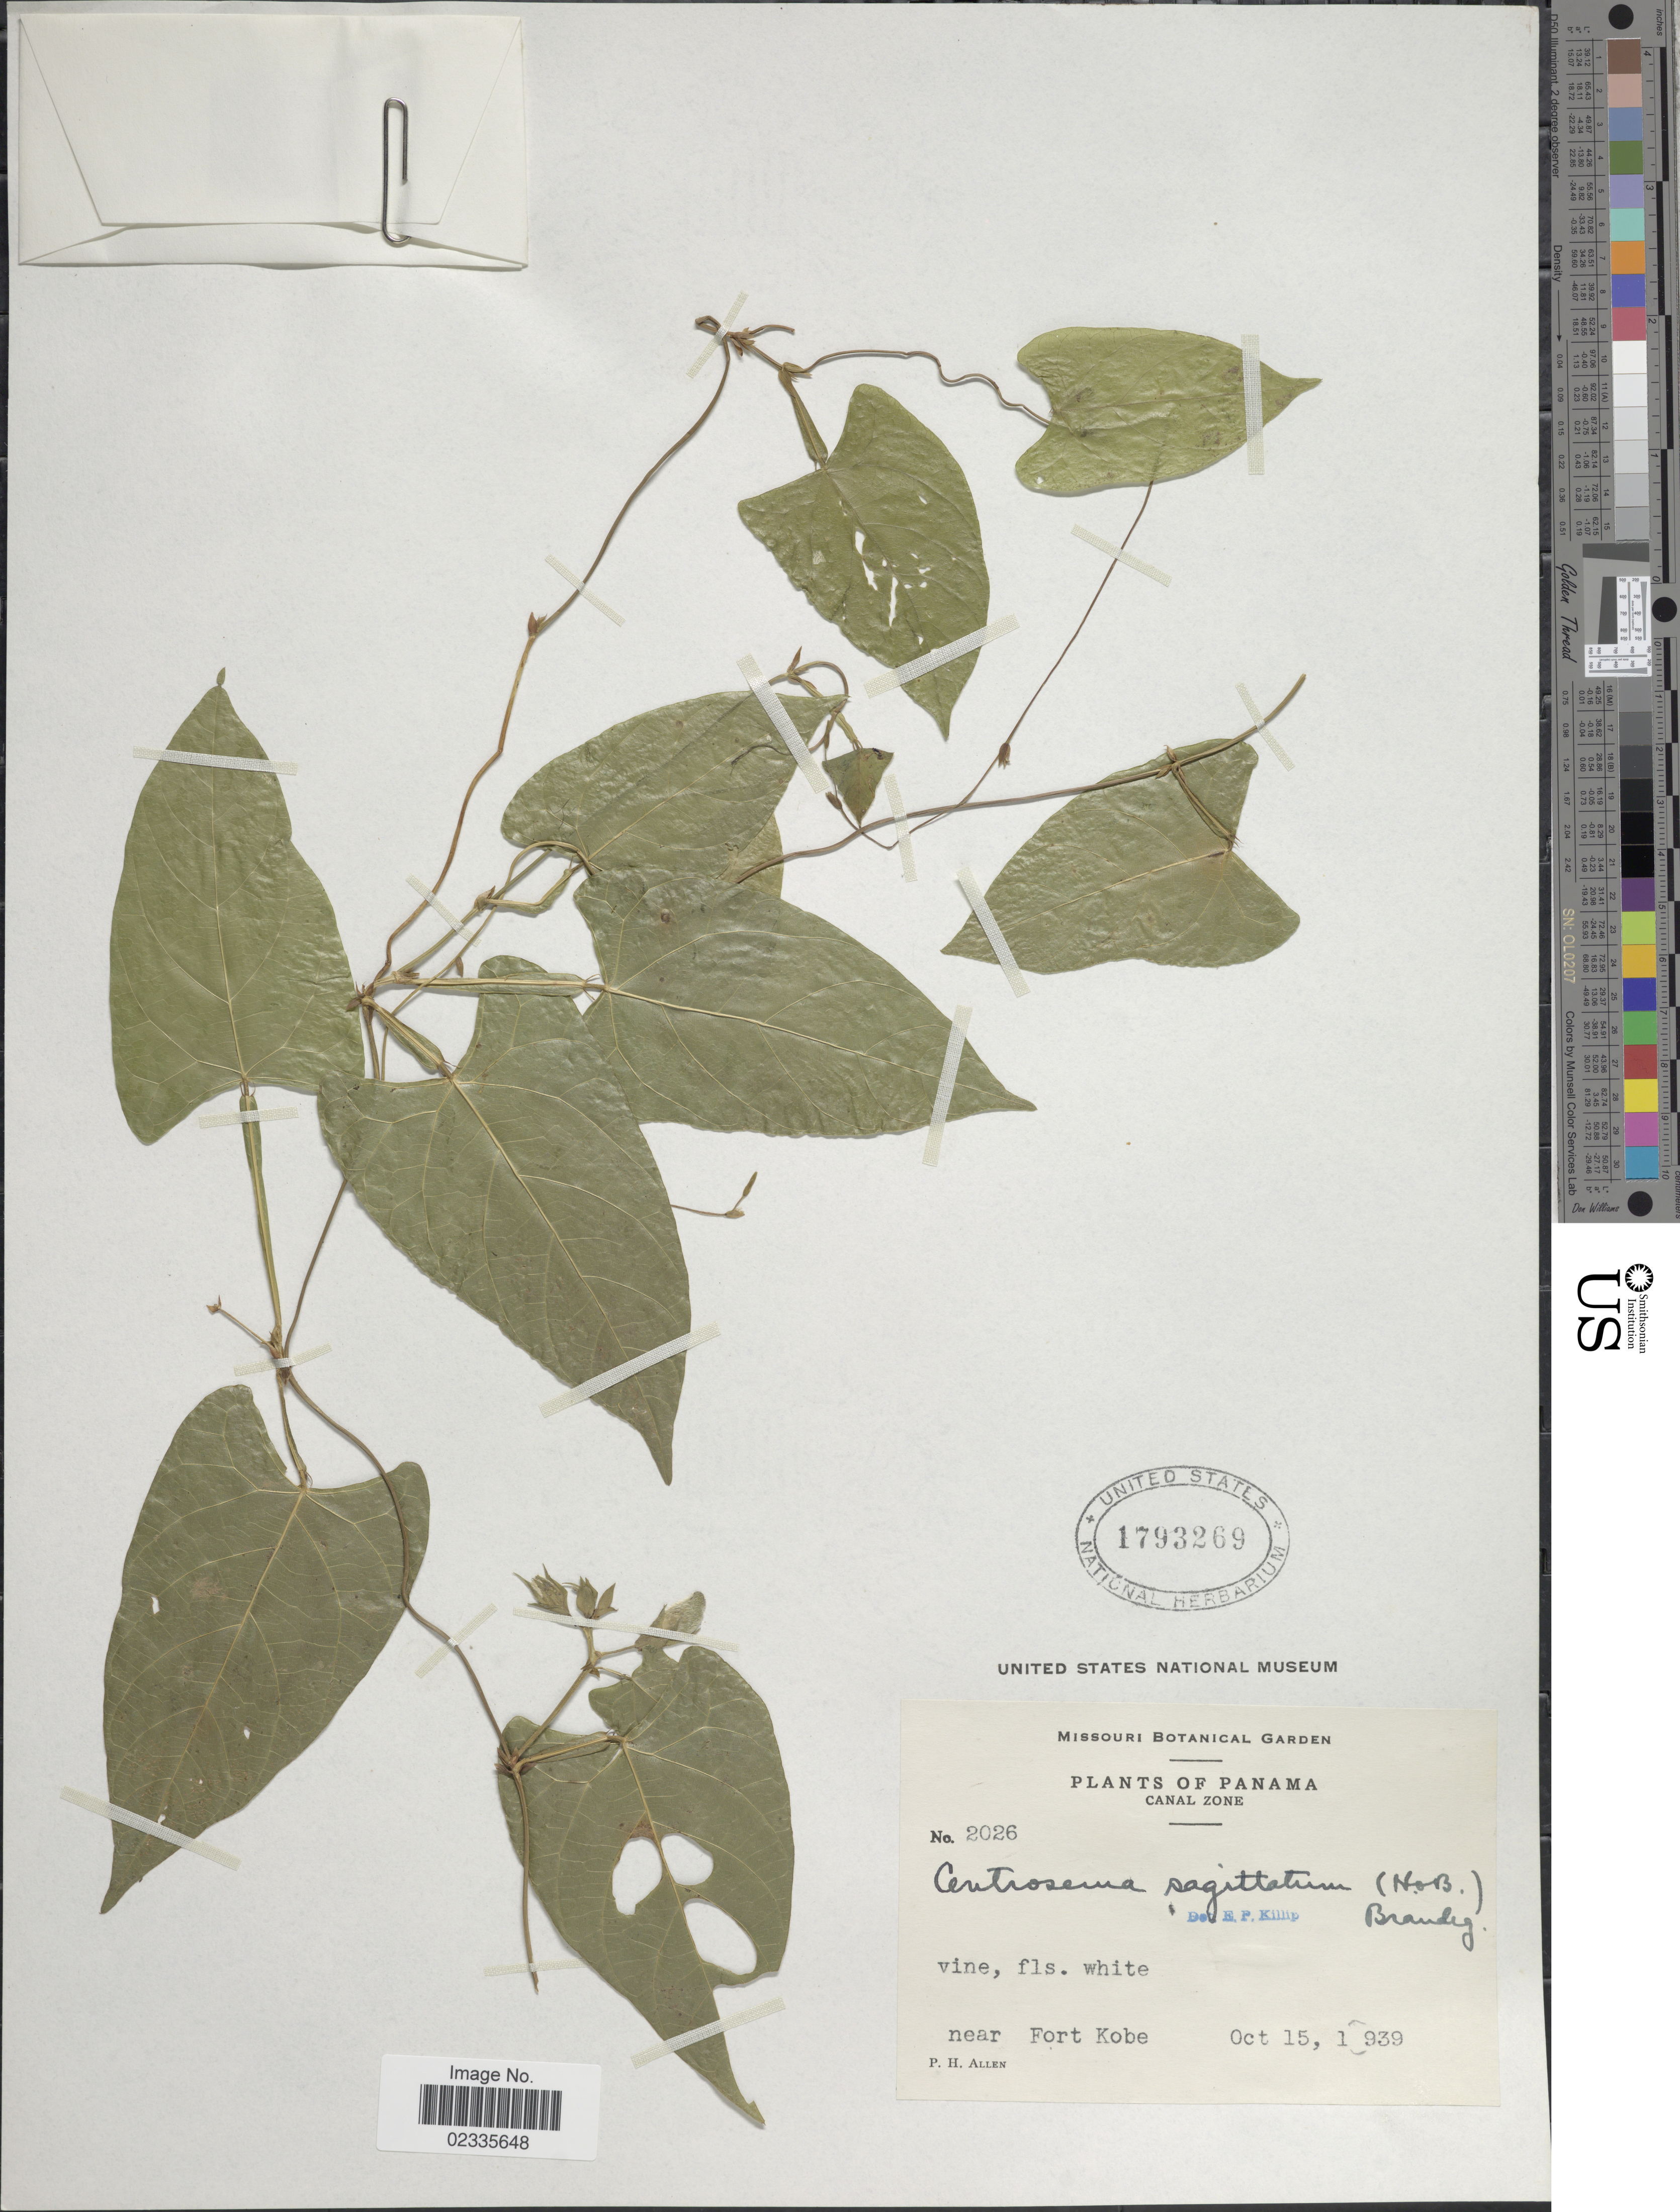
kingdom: Plantae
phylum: Tracheophyta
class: Magnoliopsida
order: Fabales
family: Fabaceae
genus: Centrosema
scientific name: Centrosema sagittata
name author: (Kunth) Rose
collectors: P. H. Allen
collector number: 2026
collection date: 1939-10-15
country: Panama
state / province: Colón / Panamá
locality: Canal Zone, near Fort Kobe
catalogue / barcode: US 1793269